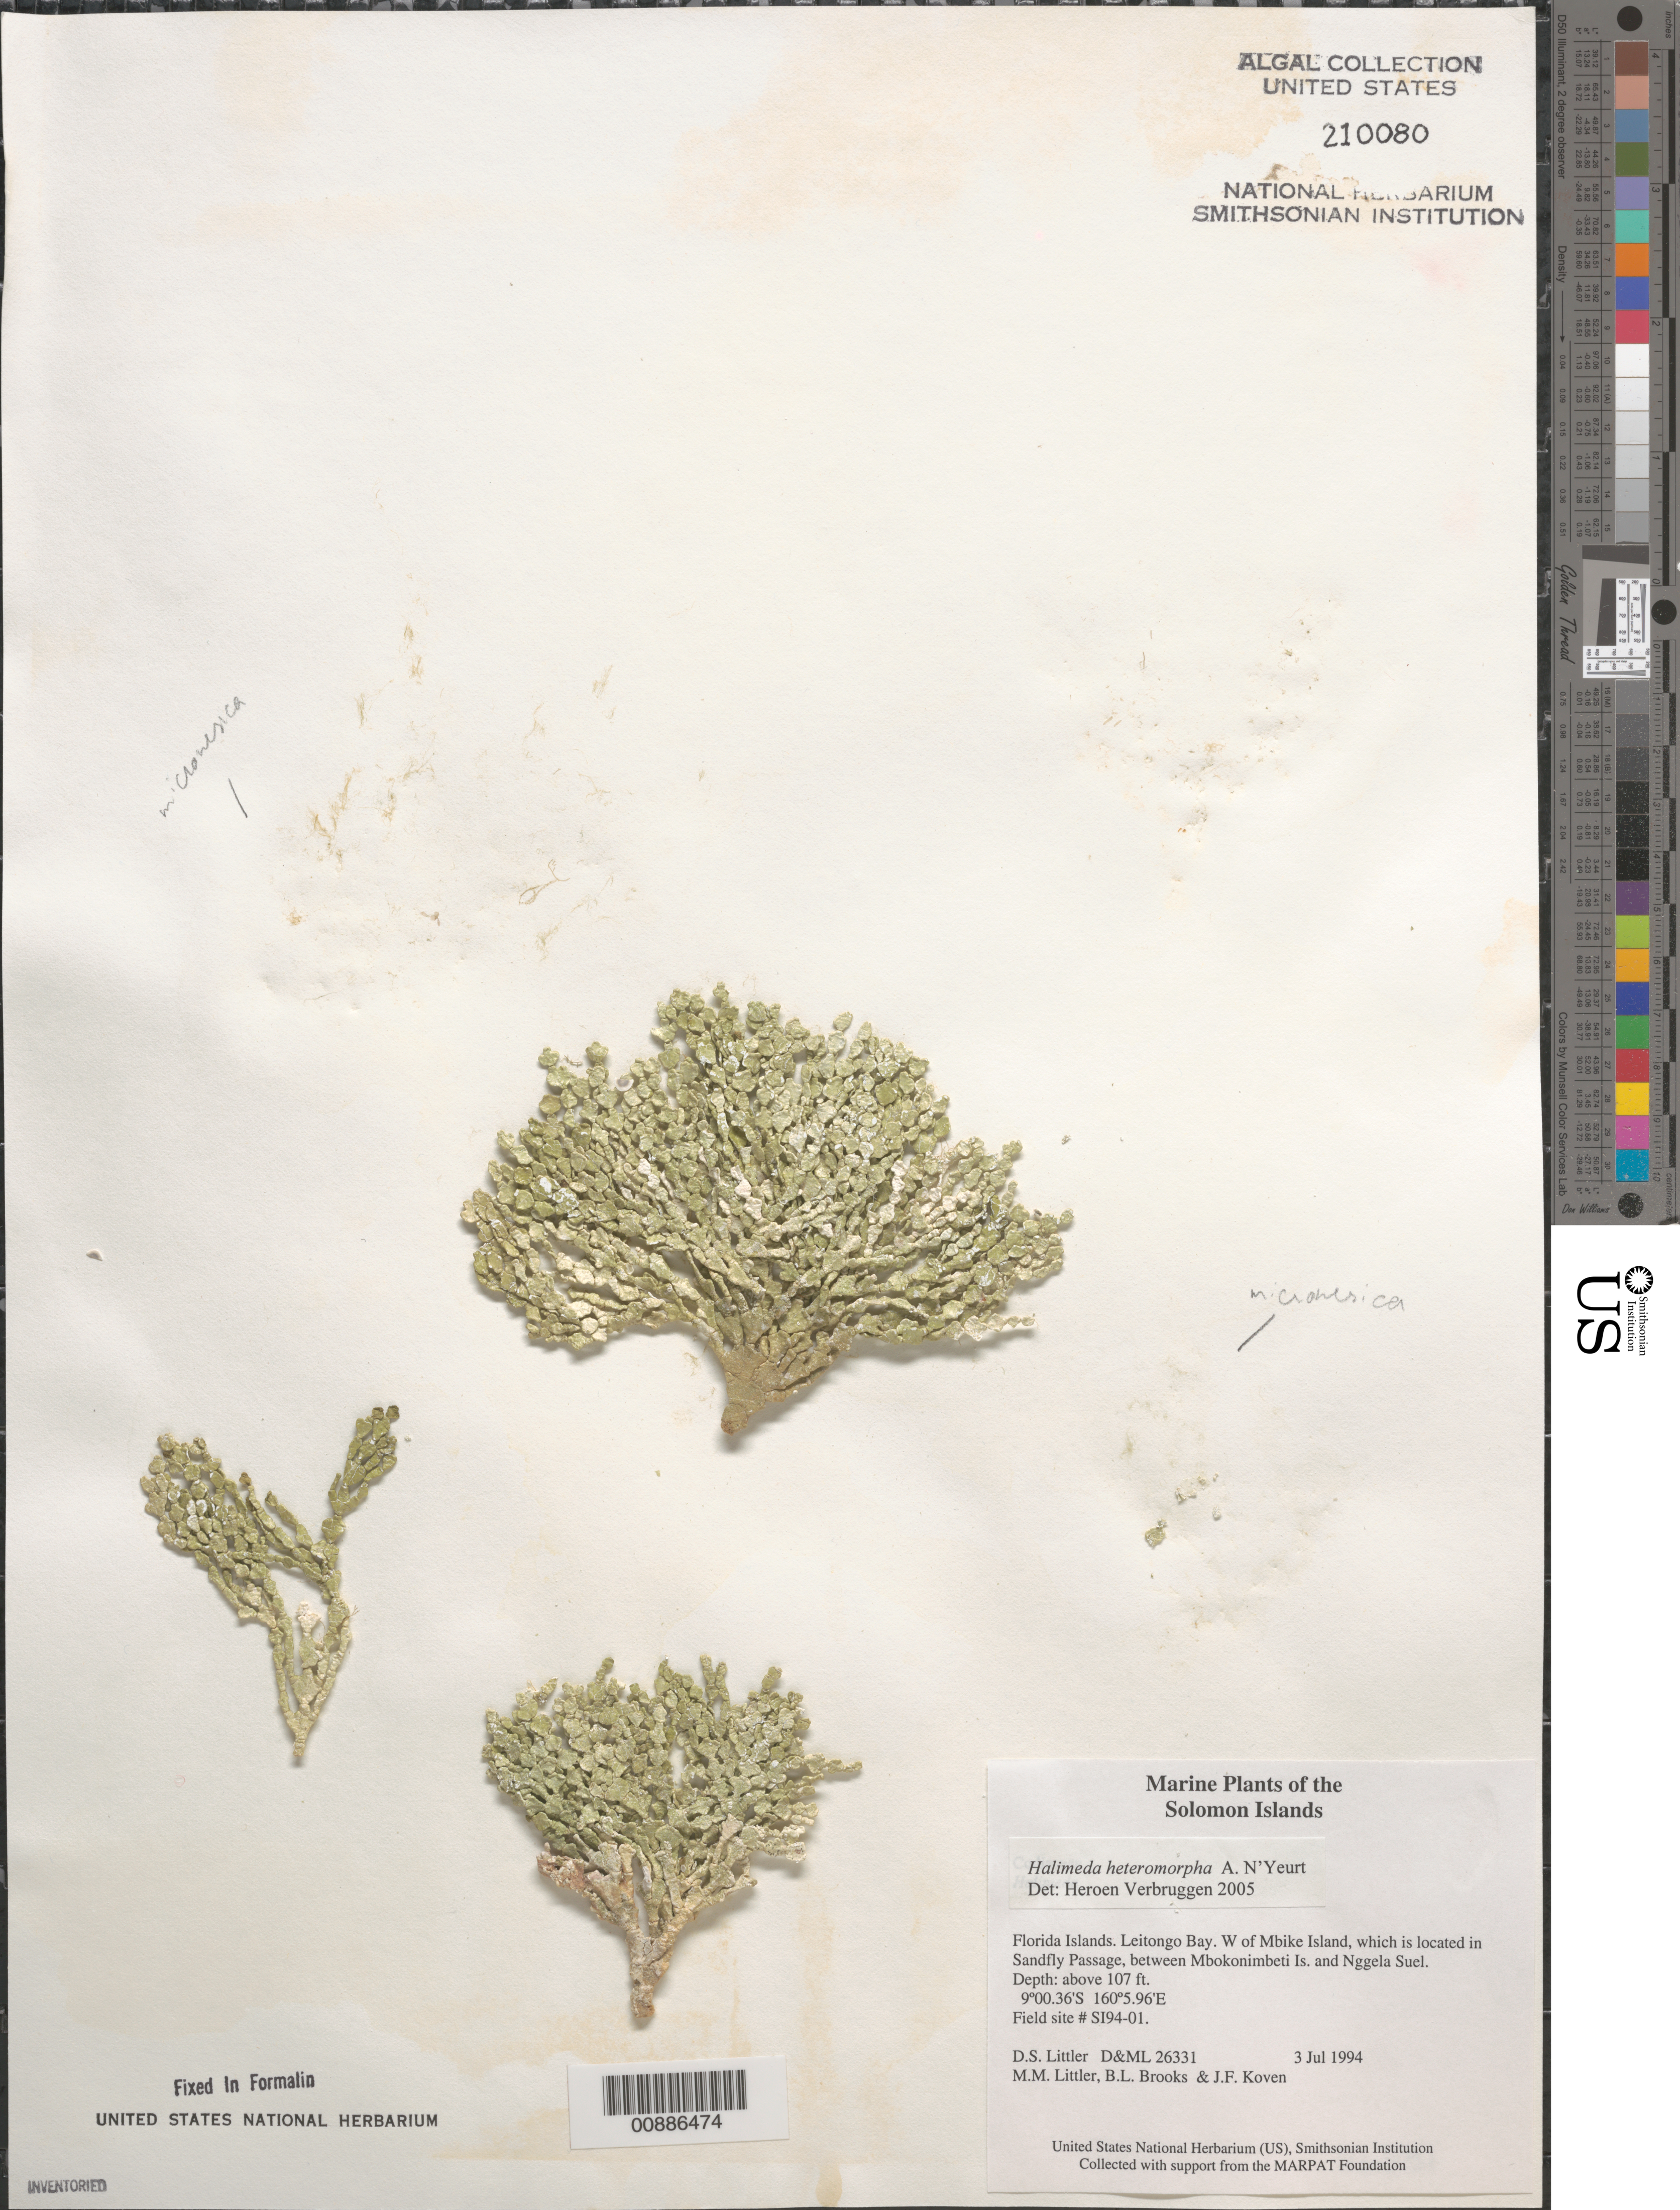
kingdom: Plantae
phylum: Chlorophyta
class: Ulvophyceae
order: Bryopsidales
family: Halimedaceae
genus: Halimeda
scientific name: Halimeda heteromorpha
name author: N'Yeurt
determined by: Verbruggen, H.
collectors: D. S. Littler, M. M. Littler, B. Brooks & J. Koven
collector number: D&ML 26331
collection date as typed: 03 Jul 1994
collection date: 1994-07-03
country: Solomon Islands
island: Mbokonimbeti [Sandfly]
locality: Leitongo Bay, west of Mbike Island, in Sandfly Passage, between Mbokonimbeti Island and Nggela Suel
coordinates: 9 00.36'S, 160 5.96'E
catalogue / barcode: US 210080